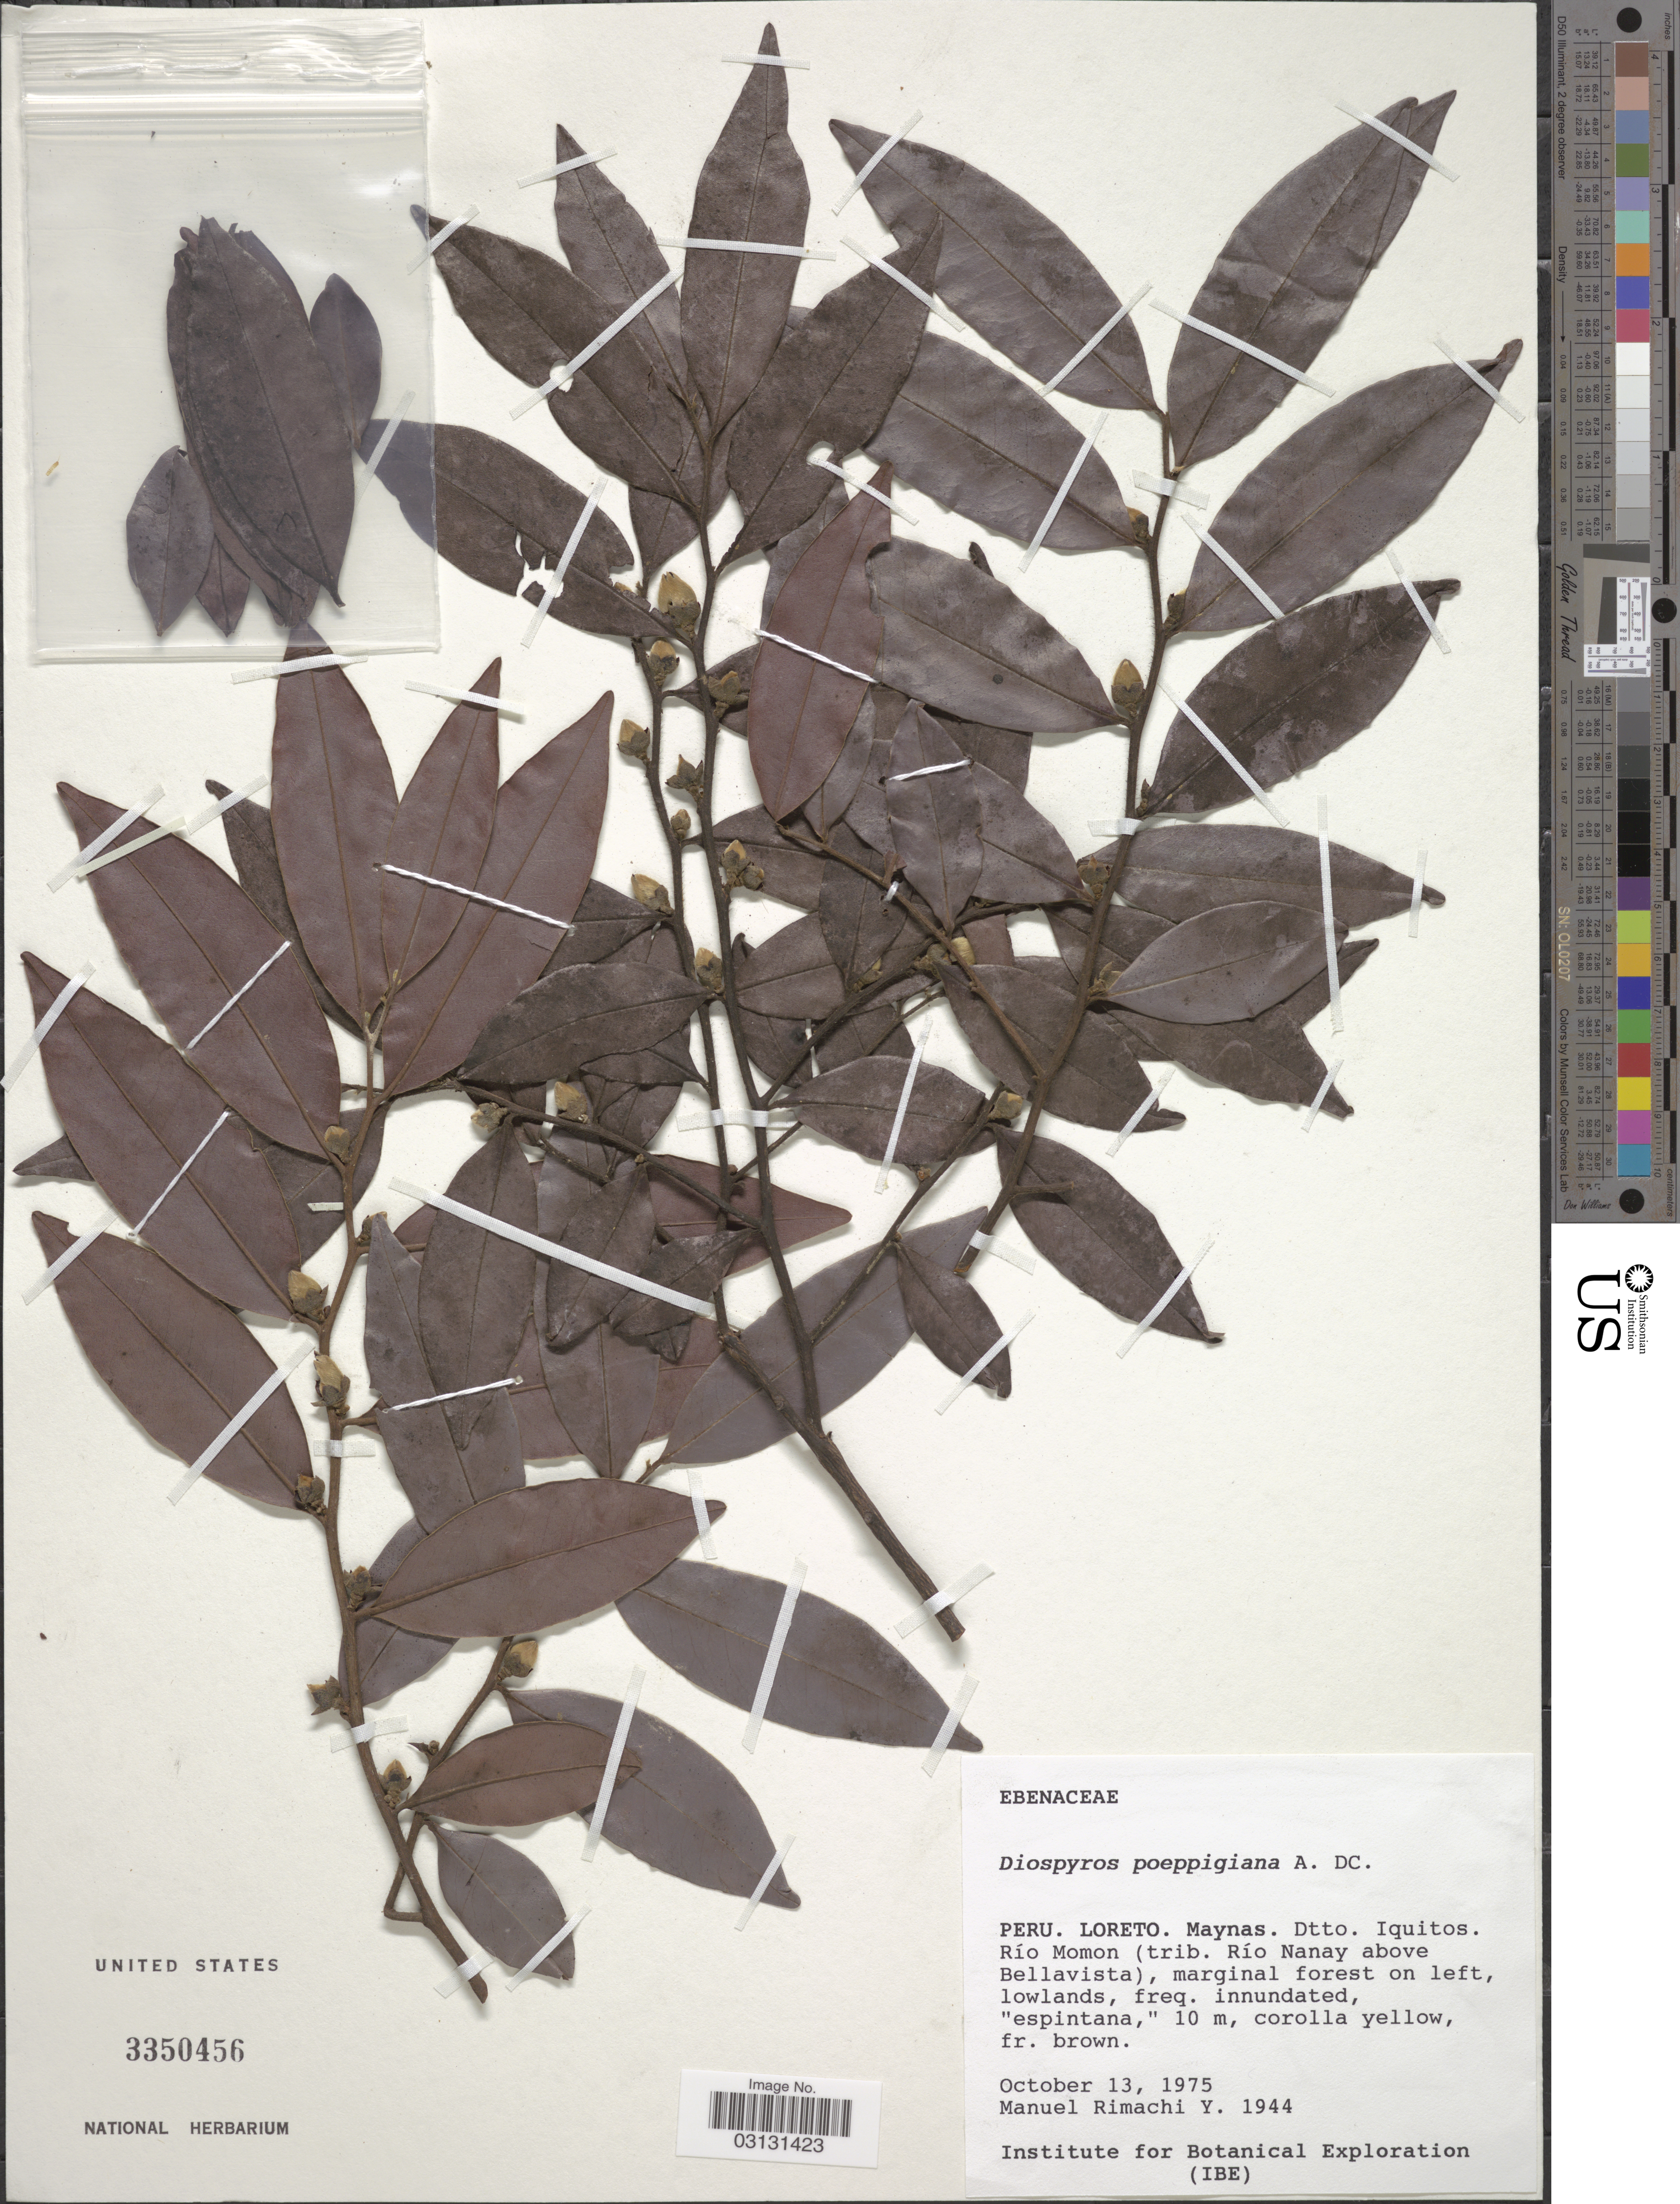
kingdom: Plantae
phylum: Tracheophyta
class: Magnoliopsida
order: Ericales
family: Ebenaceae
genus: Diospyros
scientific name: Diospyros poeppigiana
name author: A. DC.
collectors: M. Rimachi Y.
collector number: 1944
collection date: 1975-10-13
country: Peru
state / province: Loreto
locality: Maynas. Dtto. Iquitos. Río Momon (trib. Río Nanay above Bellavista).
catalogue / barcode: US 3350456